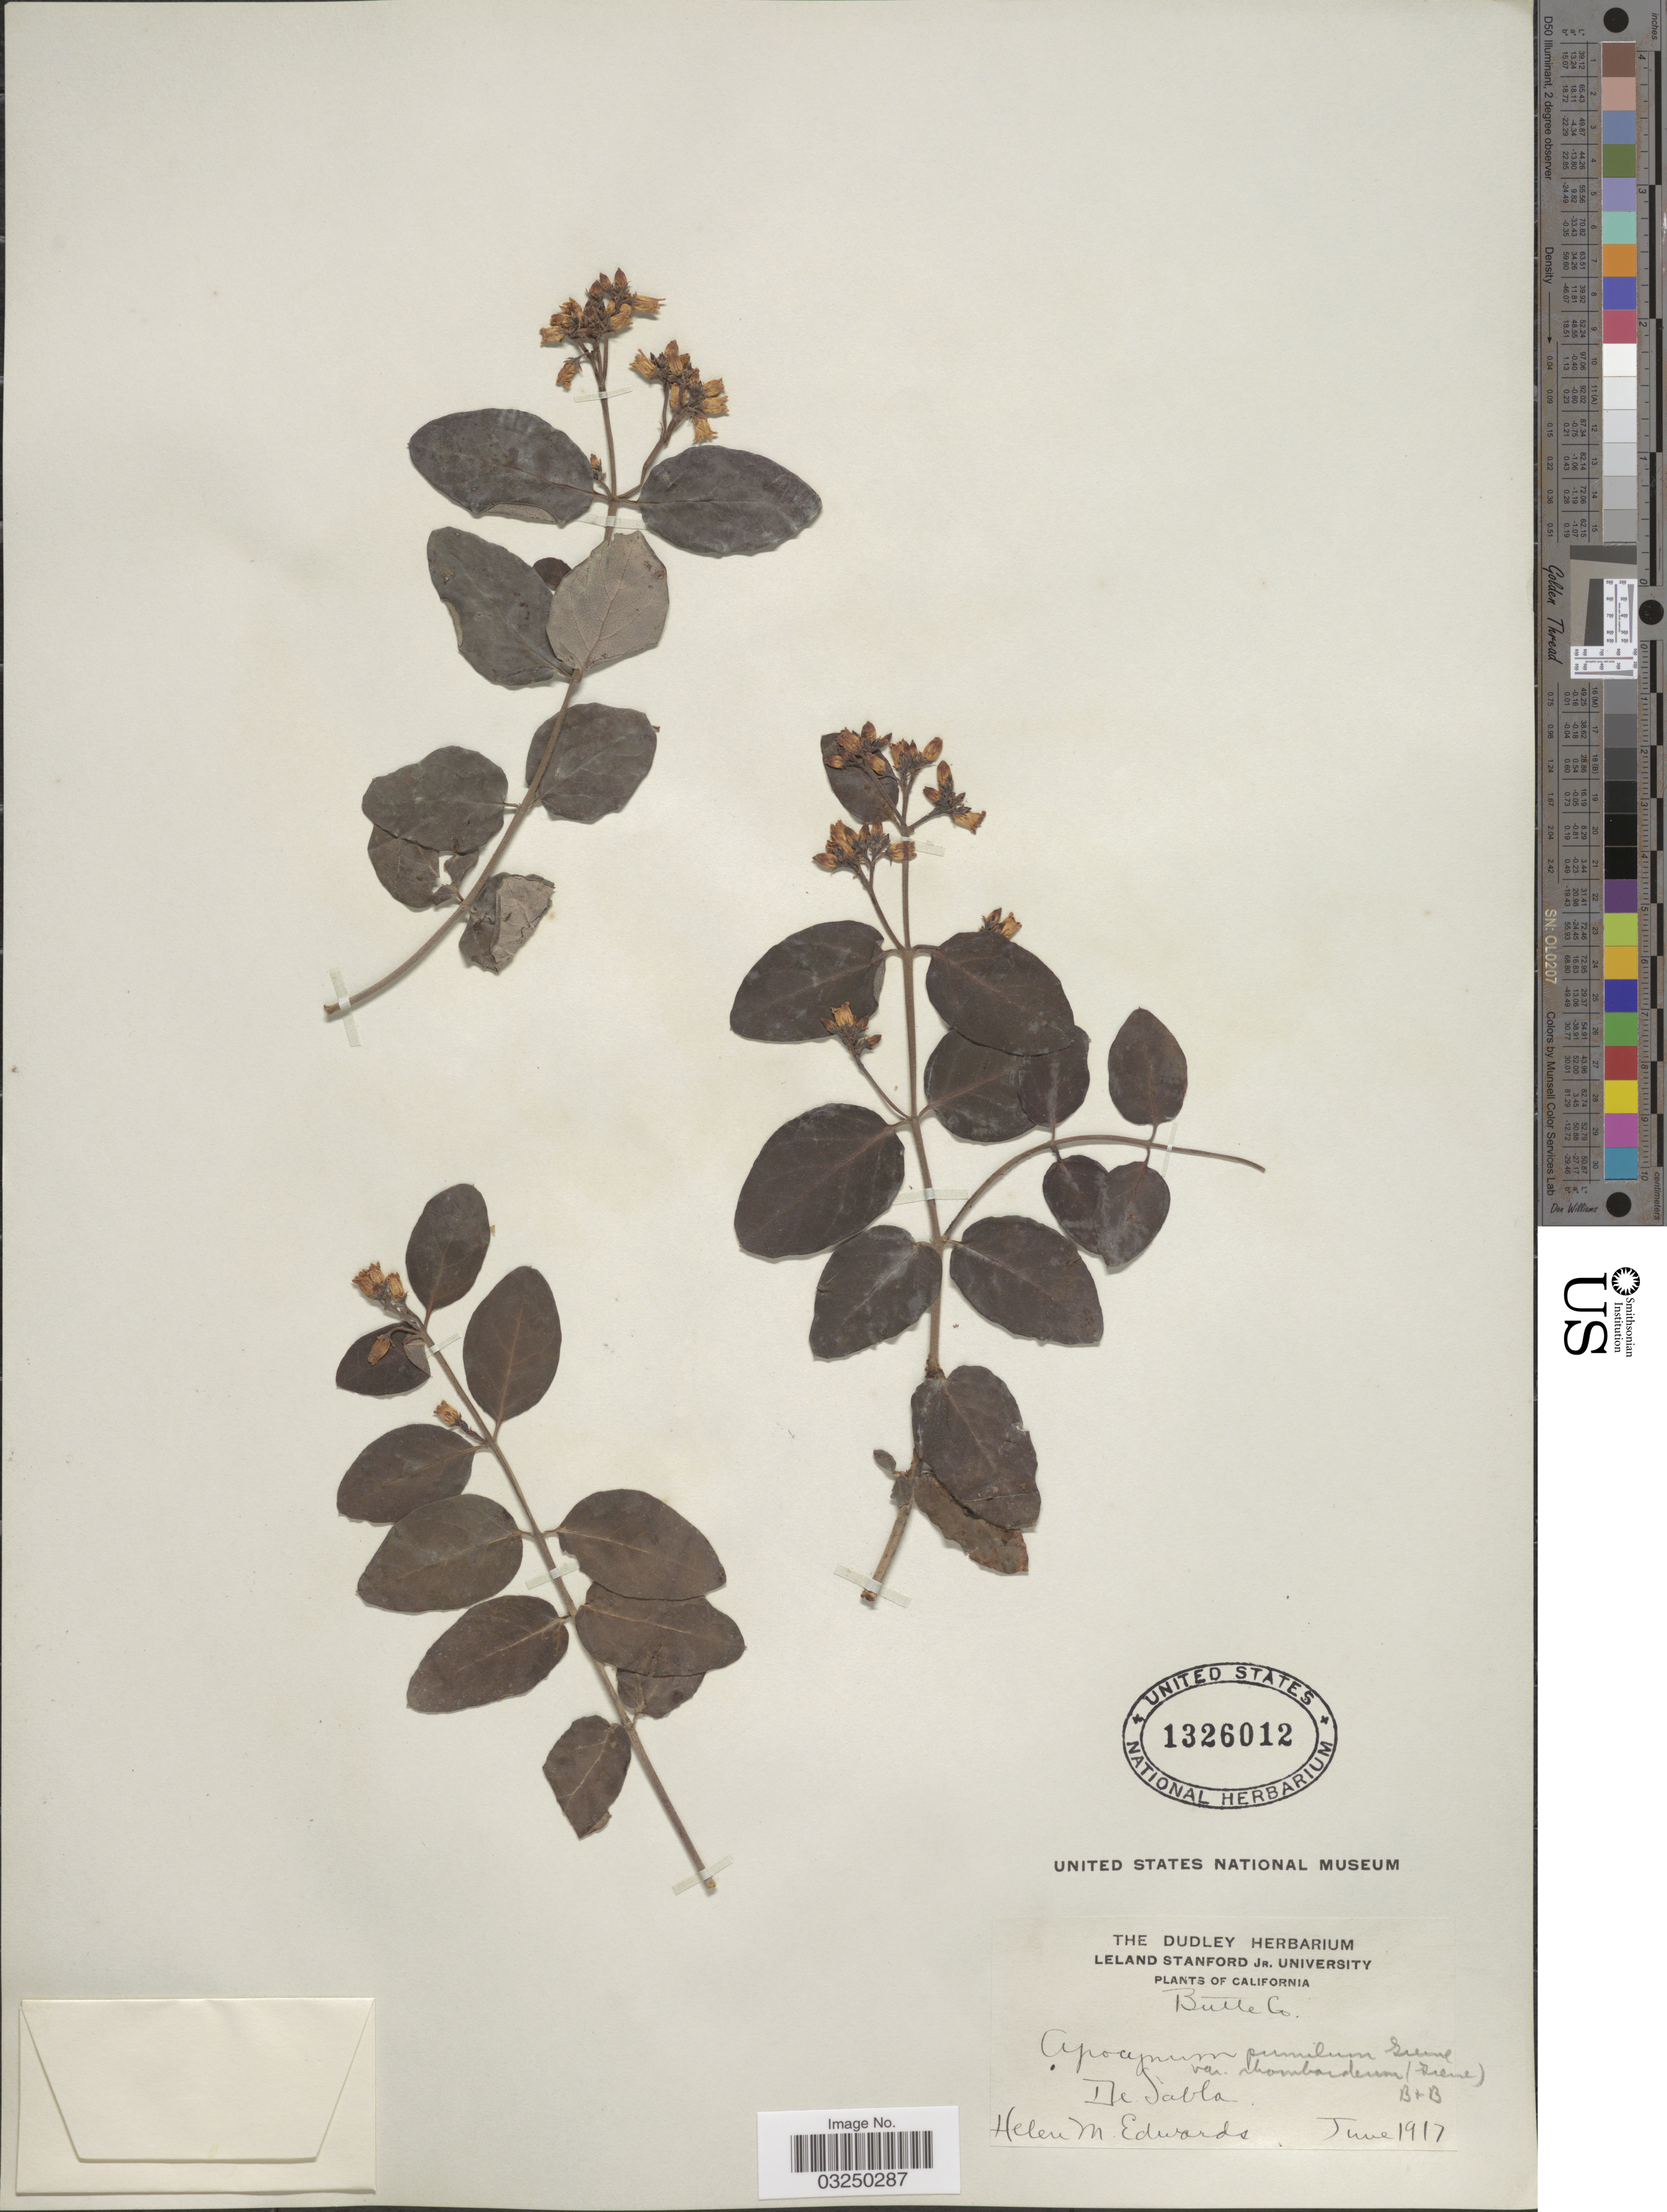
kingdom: Plantae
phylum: Tracheophyta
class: Magnoliopsida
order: Gentianales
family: Apocynaceae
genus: Apocynum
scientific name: Apocynum sp.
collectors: H. Edwards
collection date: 1917-06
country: United States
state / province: California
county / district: Butte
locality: Butte Co., De Sabla.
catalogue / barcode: US 1326012